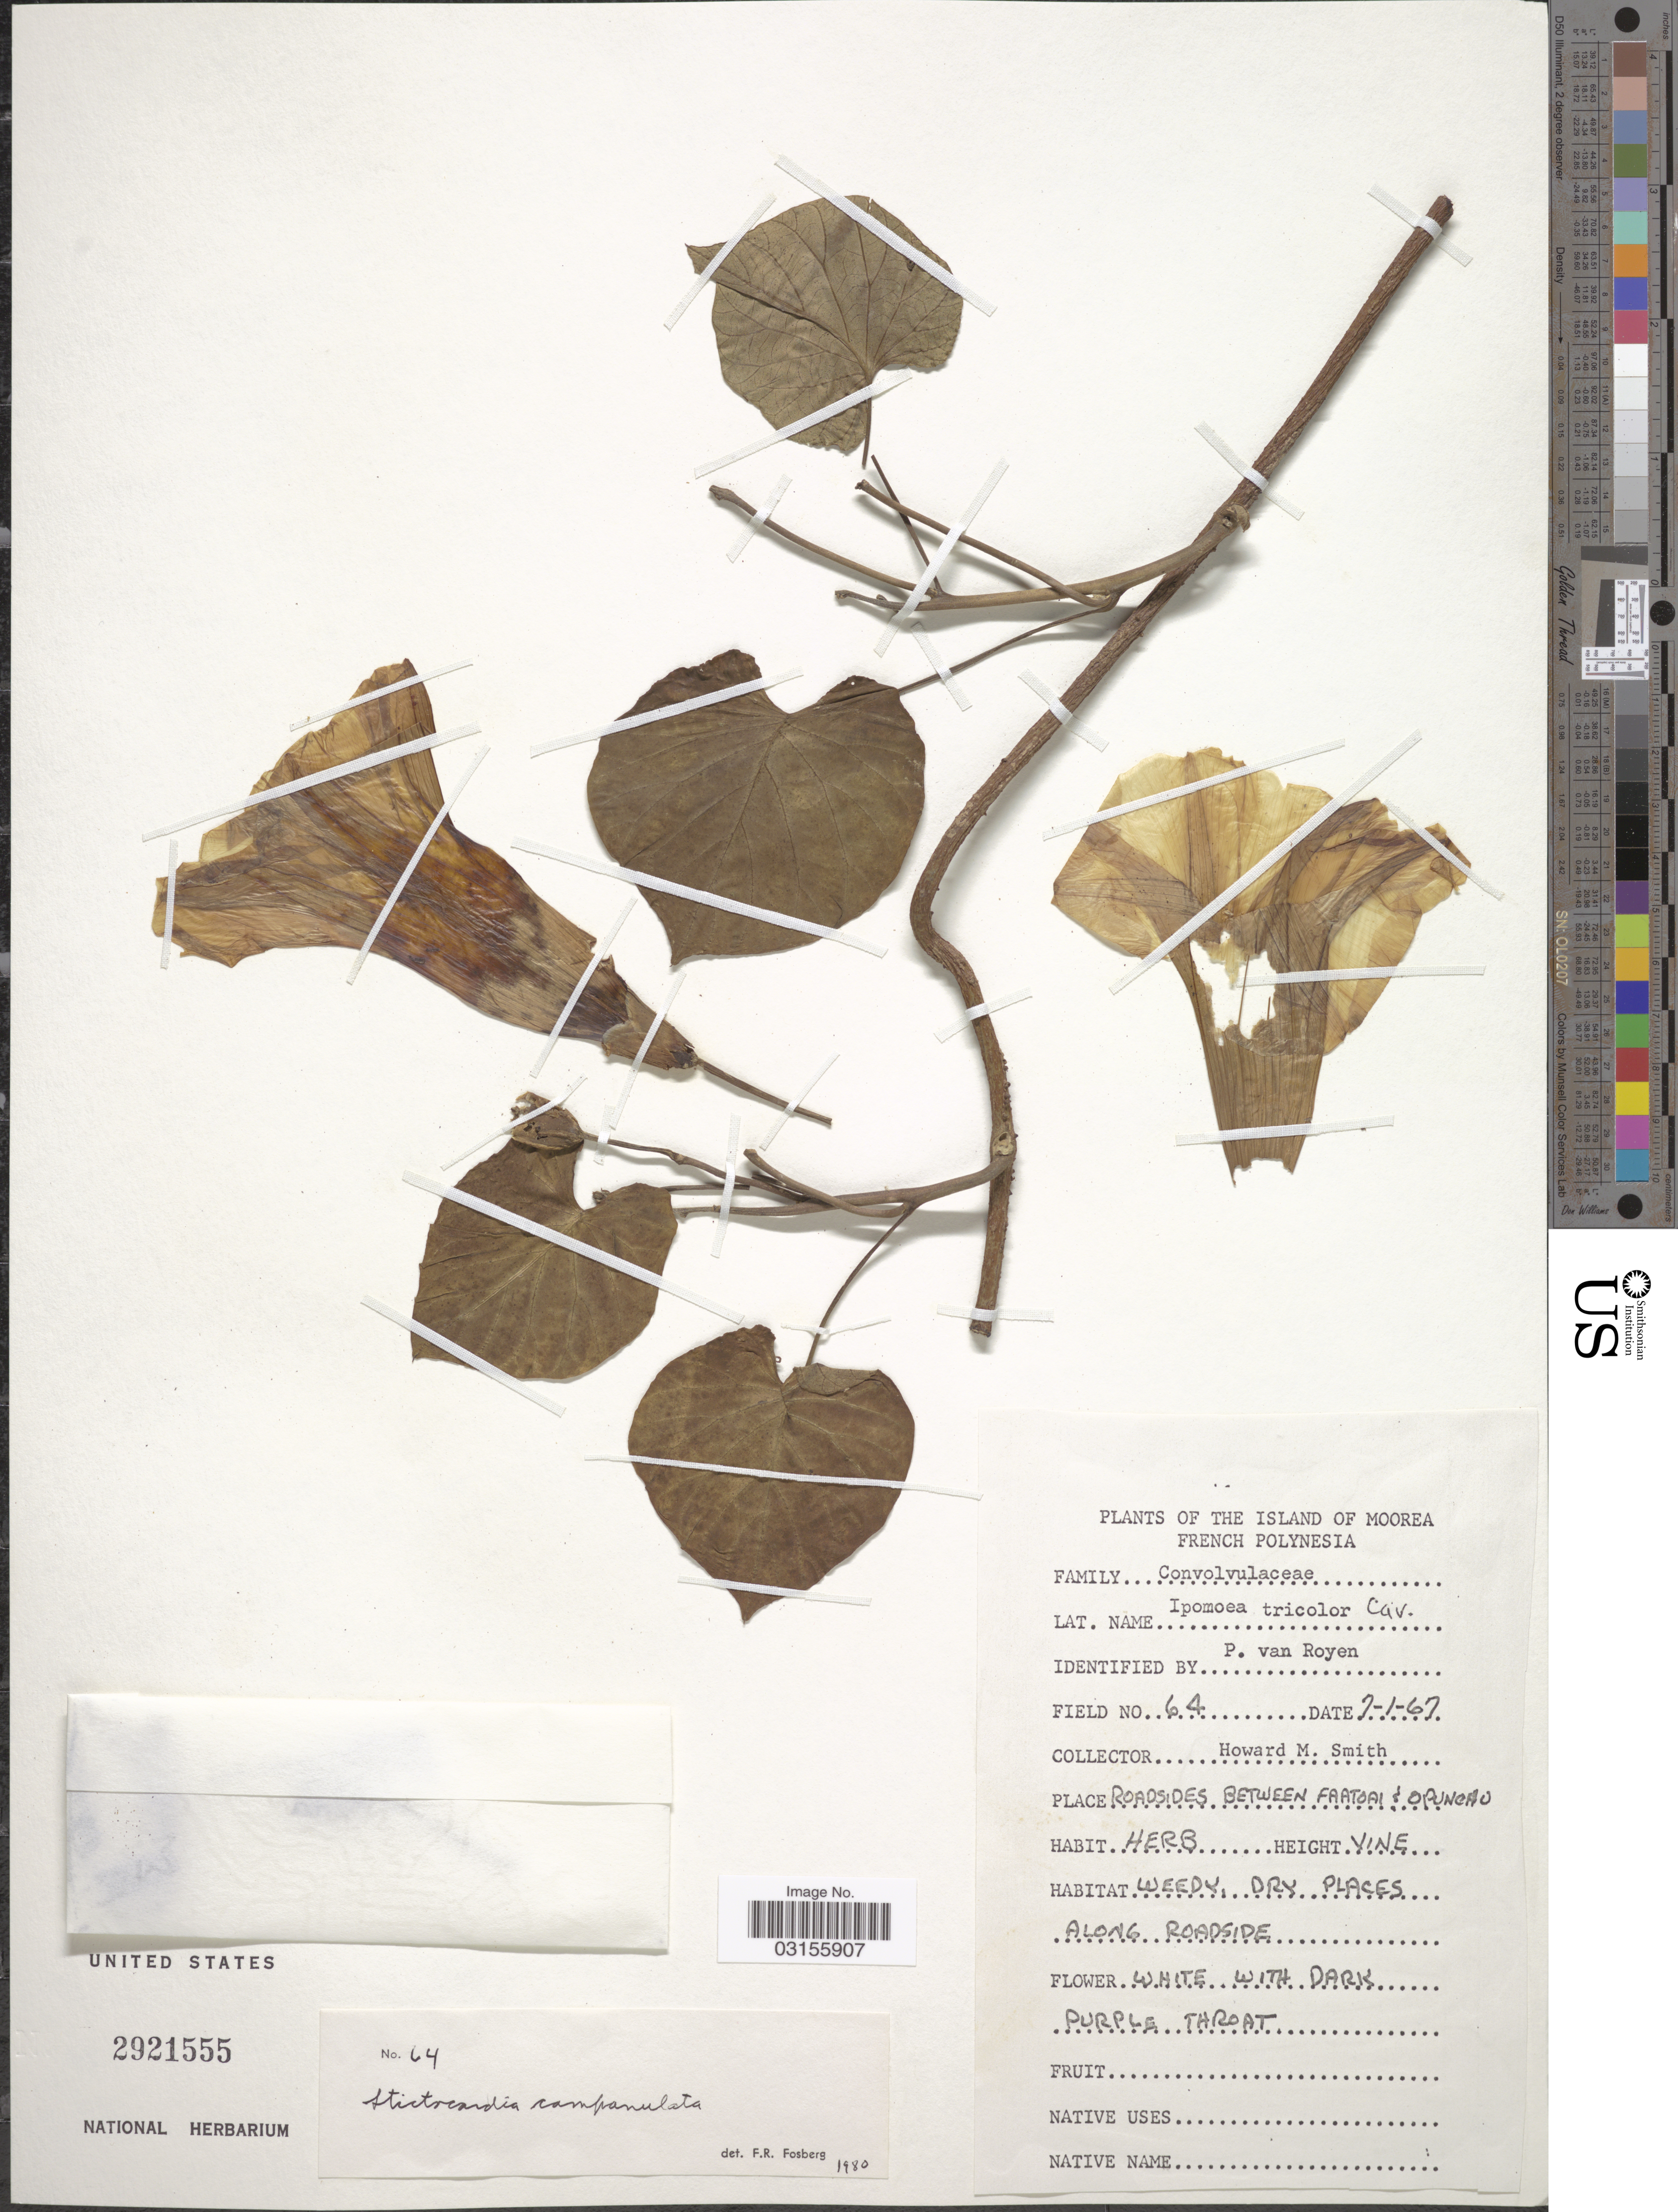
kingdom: Plantae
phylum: Tracheophyta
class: Magnoliopsida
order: Solanales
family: Convolvulaceae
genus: Stictocardia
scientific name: Stictocardia tiliifolia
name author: (Desr.) Hallier f.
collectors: H. M. Smith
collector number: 64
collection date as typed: Transcribed d/m/y: 7/1/67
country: French Polynesia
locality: Island of Moorea. Roadsides between Faatoai & Opuneao.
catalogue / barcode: US 2921555